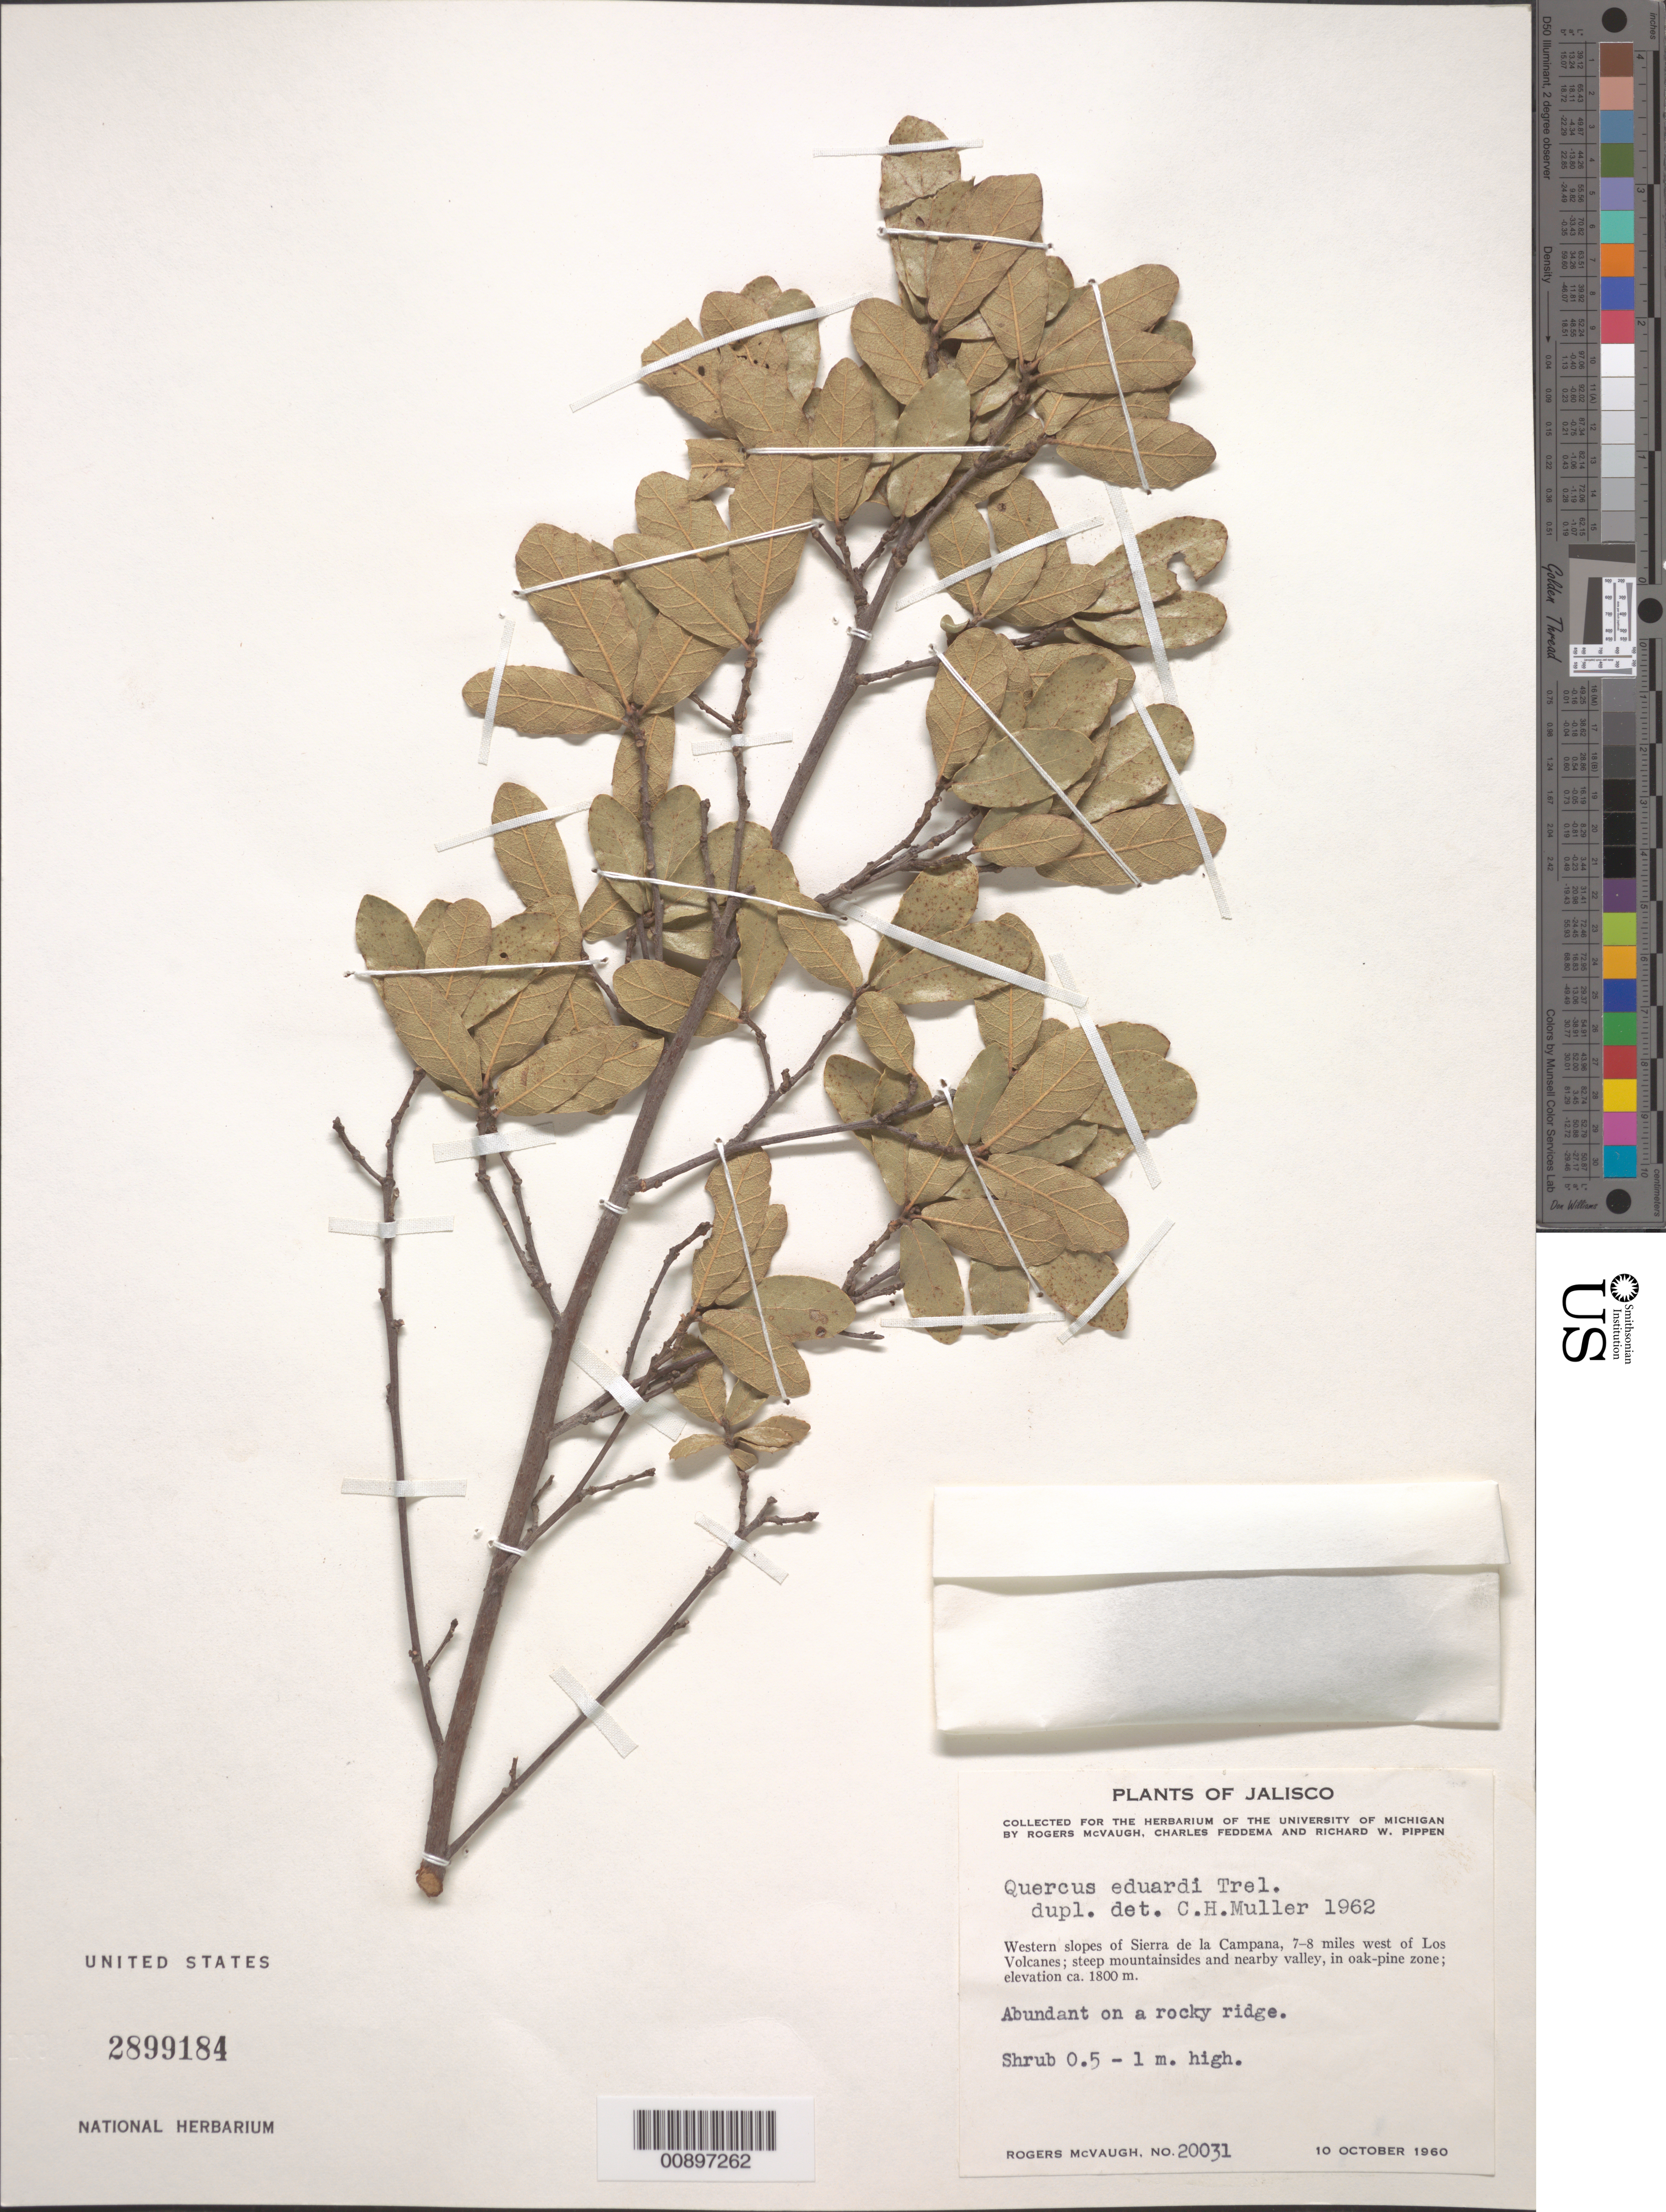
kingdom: Plantae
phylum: Tracheophyta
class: Magnoliopsida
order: Fagales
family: Fagaceae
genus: Quercus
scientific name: Quercus eduardii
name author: Trel.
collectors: R. McVaugh, C. Feddema & R. W. Pippen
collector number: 20031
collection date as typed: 10 Oct 1960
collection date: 1960-10-10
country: Mexico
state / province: Jalisco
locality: Western slopes of Sierra de la Campana, 7-8 miles west of Los Volcanes.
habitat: Steep mountainsides and nearby valley, in oak-pine zone. Abundant on a rocky ridge.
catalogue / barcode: US 2899184